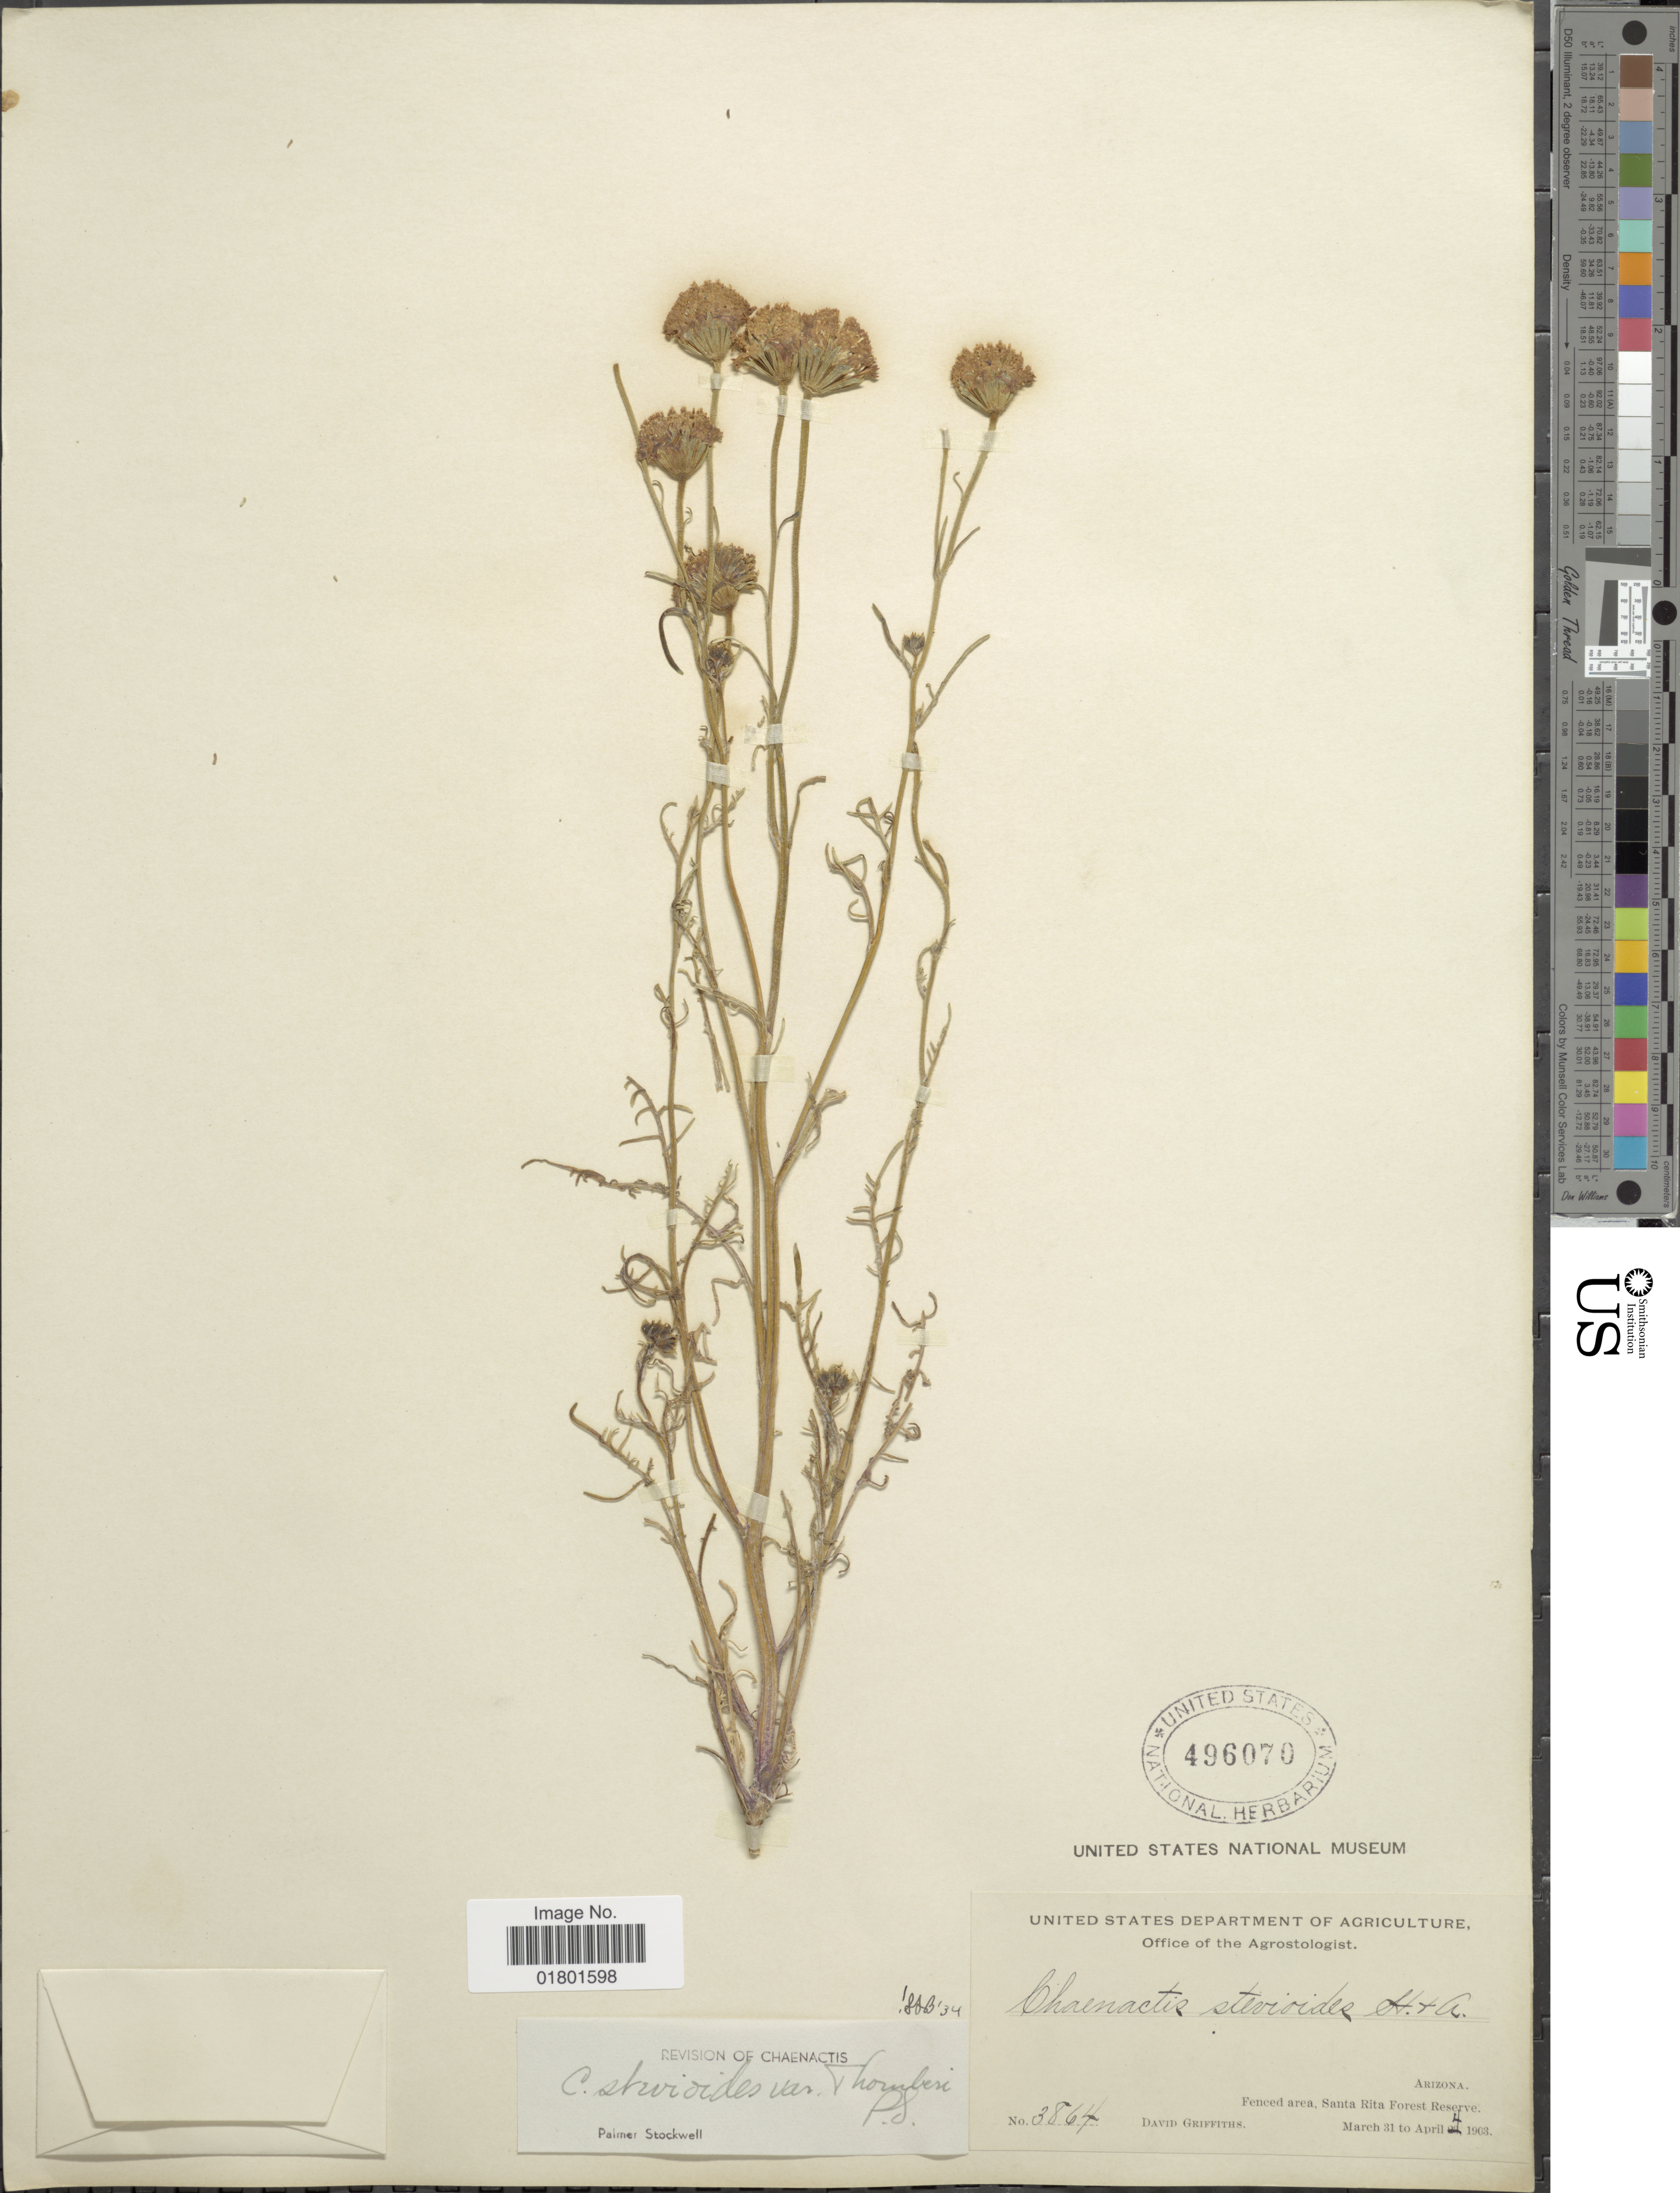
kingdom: Plantae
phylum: Tracheophyta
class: Magnoliopsida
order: Asterales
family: Asteraceae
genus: Chaenactis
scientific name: Chaenactis stevioides var. thornberi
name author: Stockw.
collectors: D. Griffiths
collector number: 3864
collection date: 1903-03-31/1903-04-04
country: United States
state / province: Arizona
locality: Fenced area, Santa Rita Forest Reserve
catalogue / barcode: US 496070